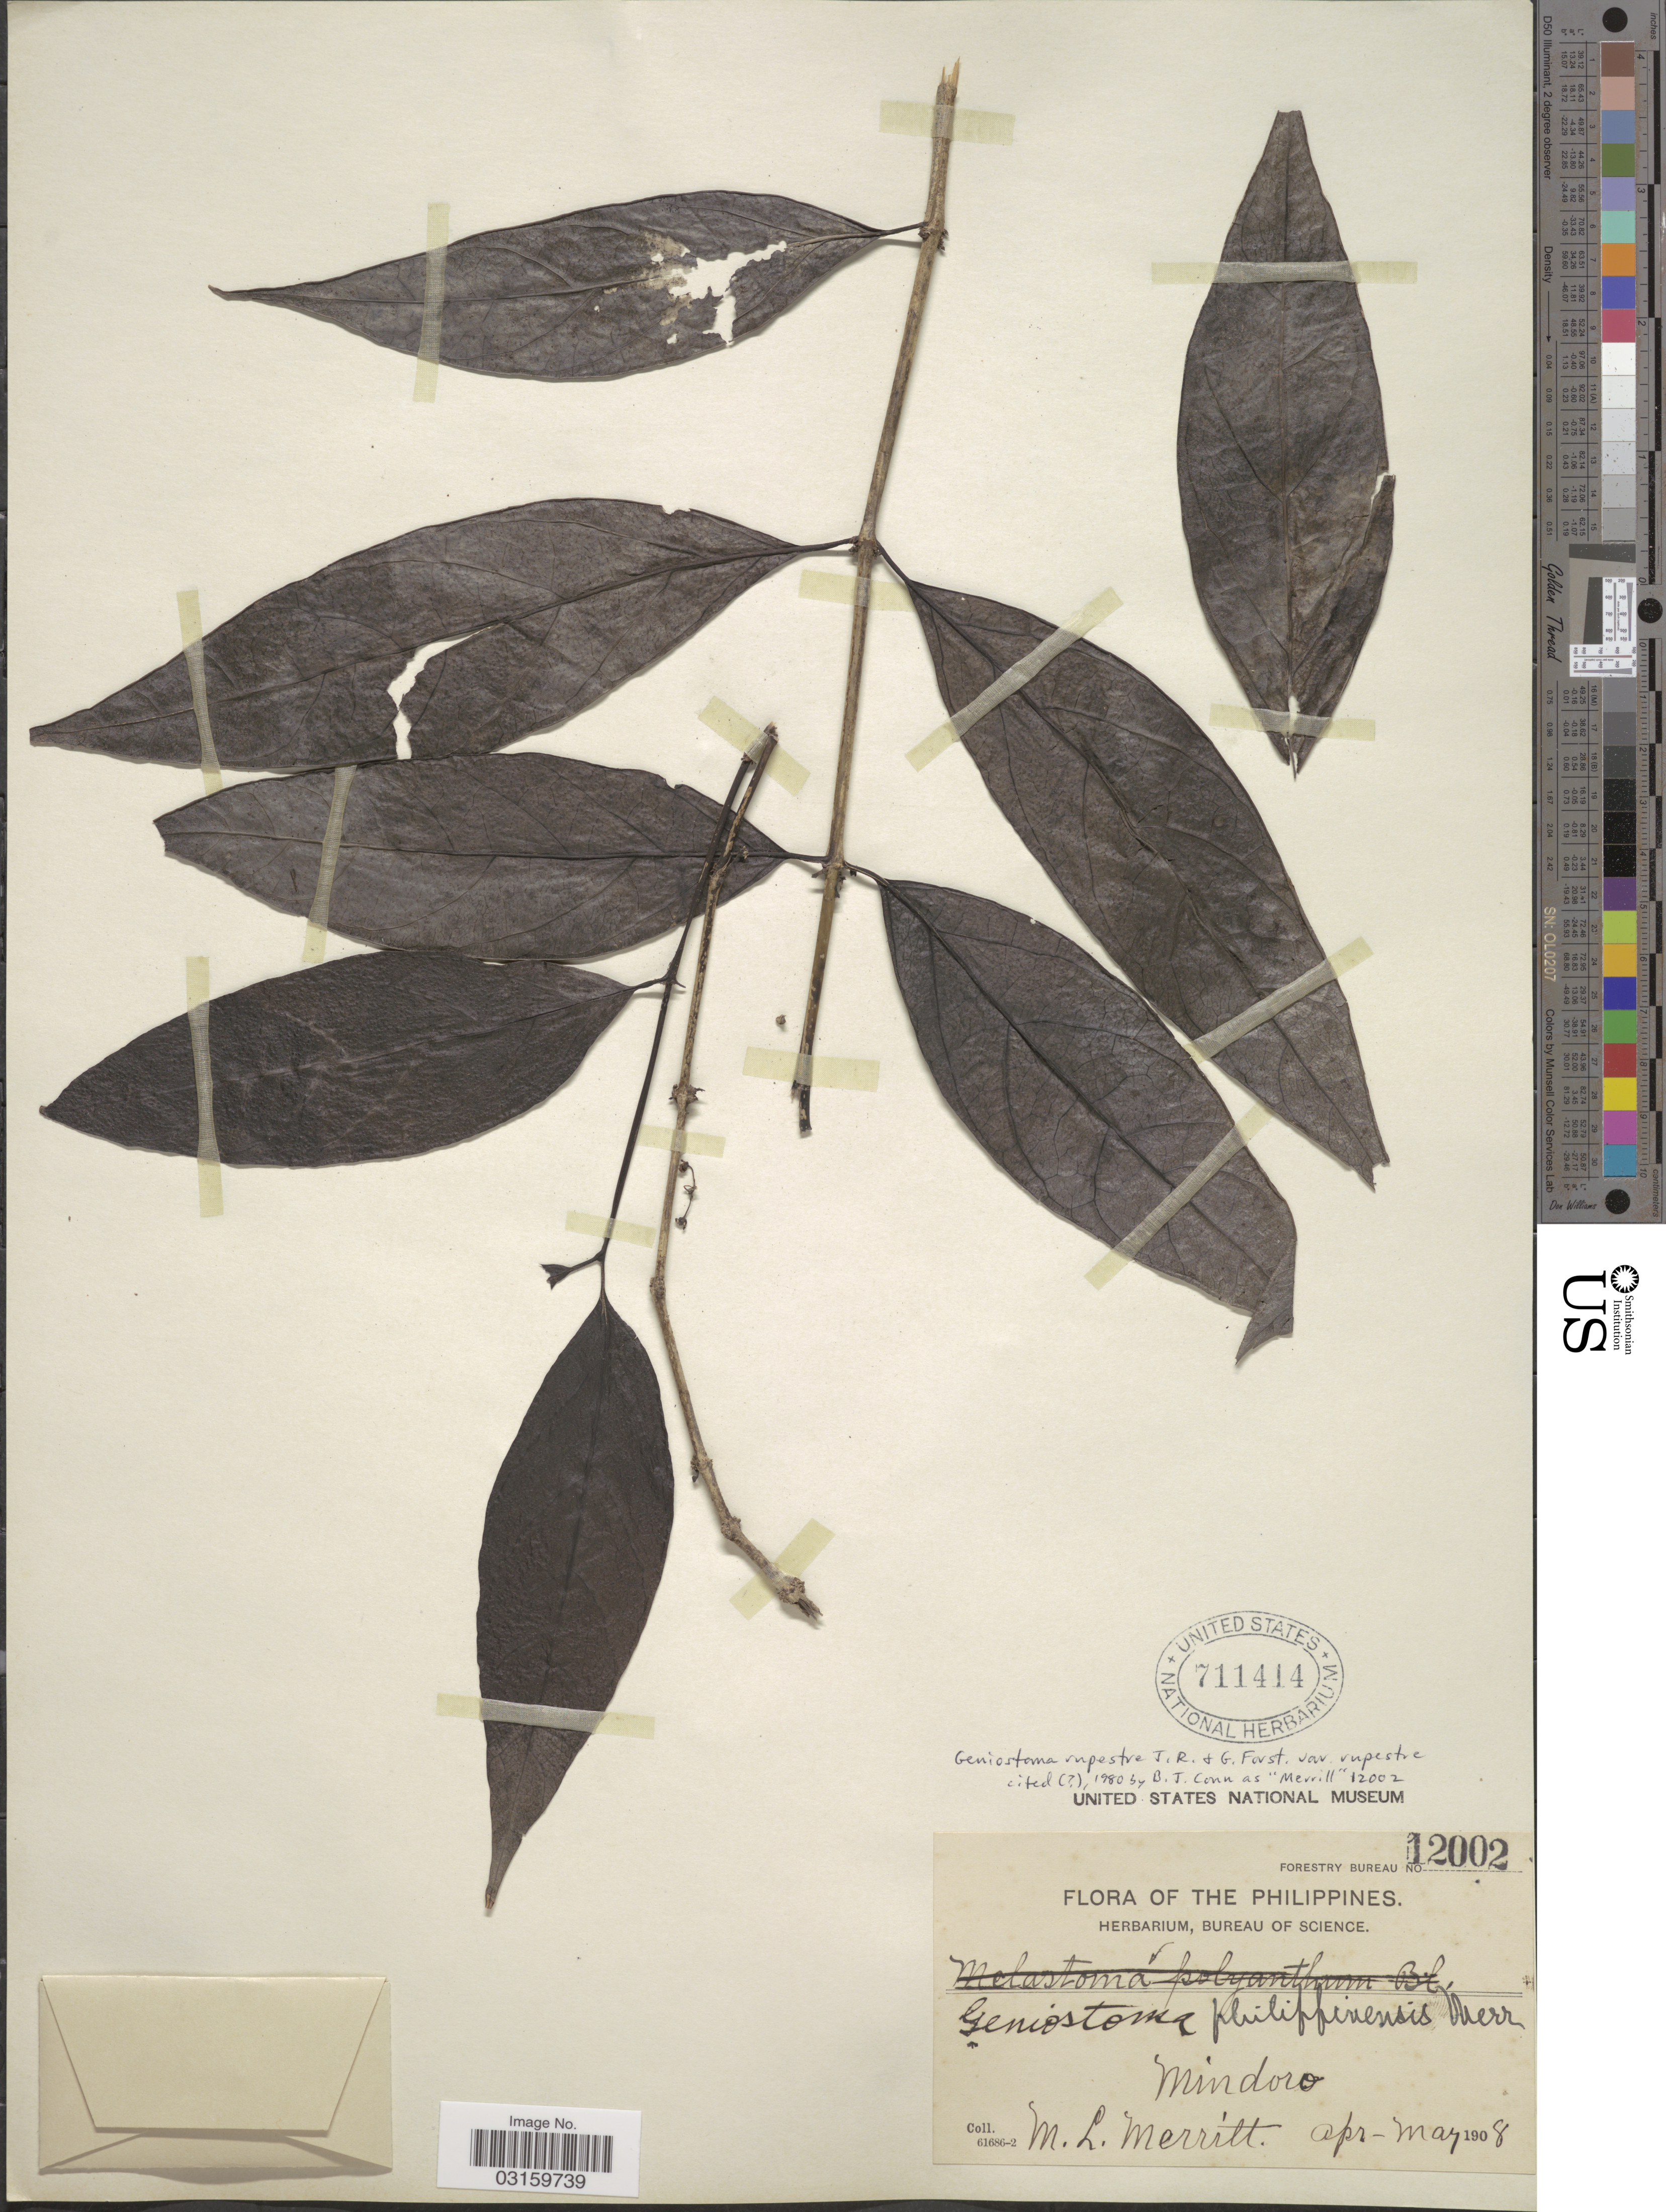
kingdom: Plantae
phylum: Tracheophyta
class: Magnoliopsida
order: Gentianales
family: Loganiaceae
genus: Geniostoma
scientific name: Geniostoma rupestre var. rupestre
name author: J.R. Forst. & G. Forst.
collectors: M. L. Merritt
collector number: Forestry Bureau 12002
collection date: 1908-04/1908-05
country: Philippines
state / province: Mimaropa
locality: Mindoro.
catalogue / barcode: US 711414